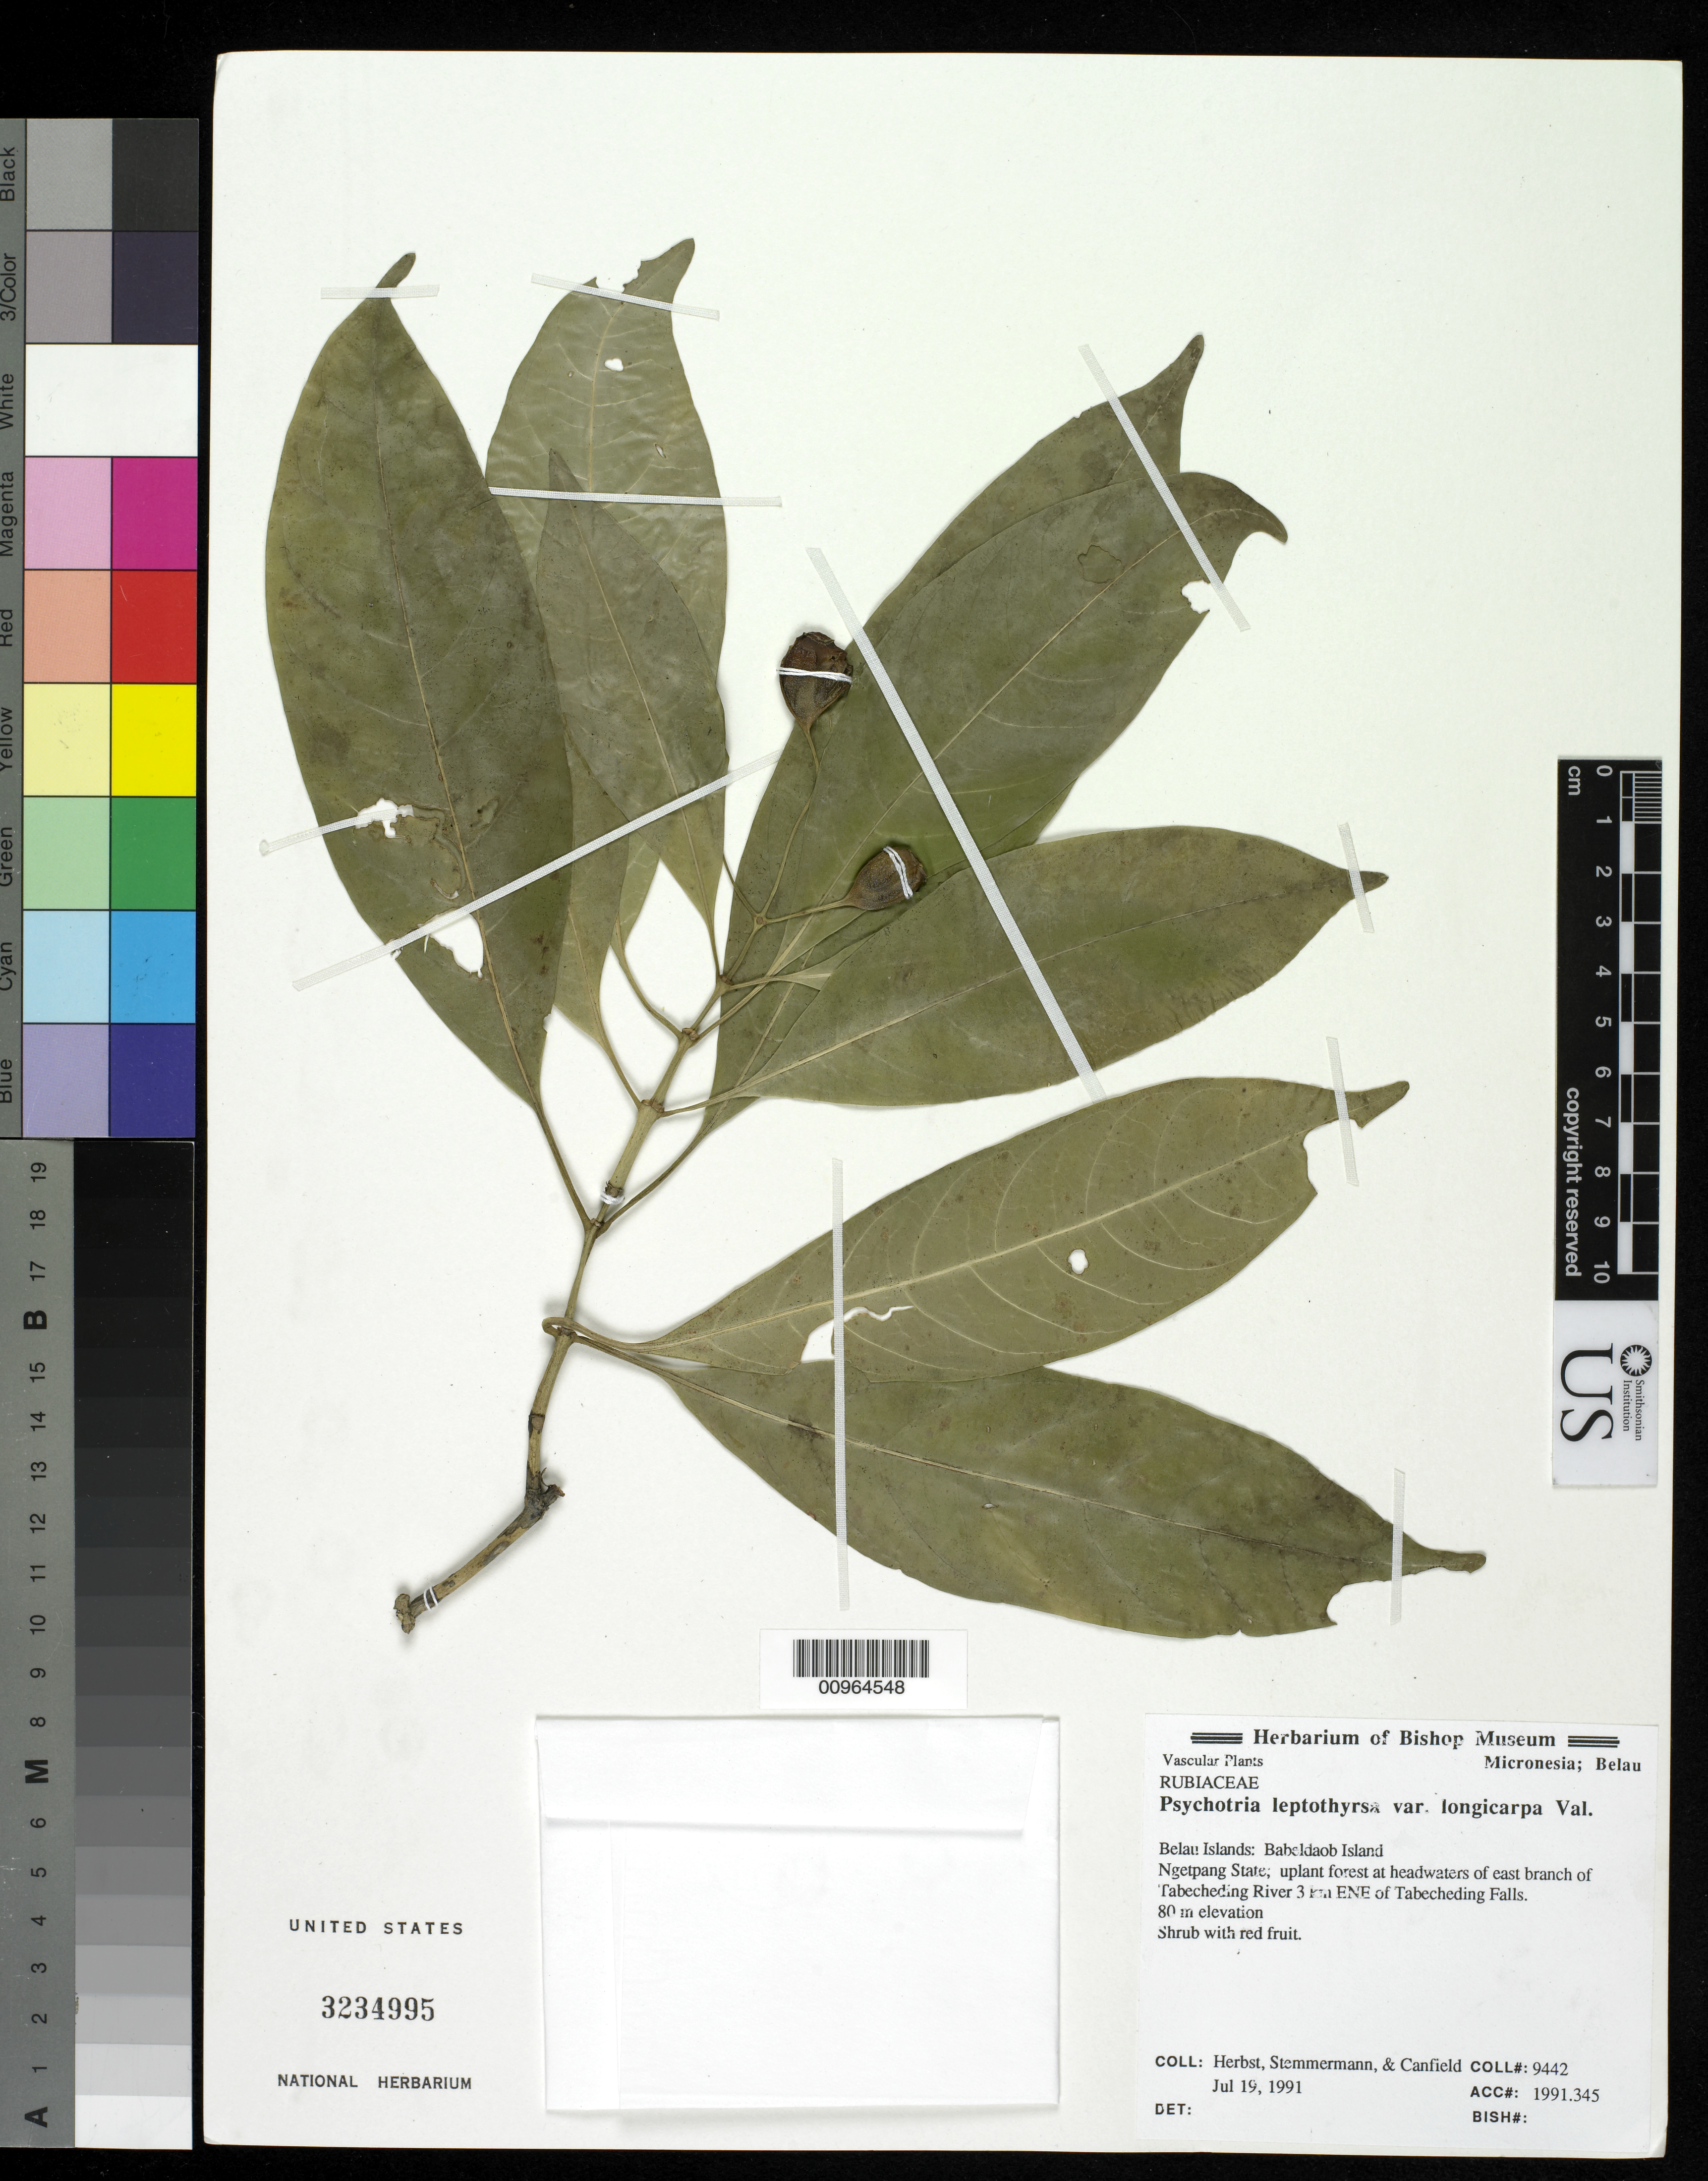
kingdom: Plantae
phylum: Tracheophyta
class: Magnoliopsida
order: Gentianales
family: Rubiaceae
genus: Psychotria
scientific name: Psychotria leptothyrsa var. longicarpa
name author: Valeton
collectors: D. R. Herbst, L. Stemmermann & -. Canfield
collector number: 9442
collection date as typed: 19 Jul 1991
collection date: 1991-07-19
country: Palau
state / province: Ngatpang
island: Babeldaob [Babelthuap]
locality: Ngetpang State; upland forest at headwaters of east branch of Tabecheding River 3 km ENE of Tabecheding Falls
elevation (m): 80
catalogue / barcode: US 3234995